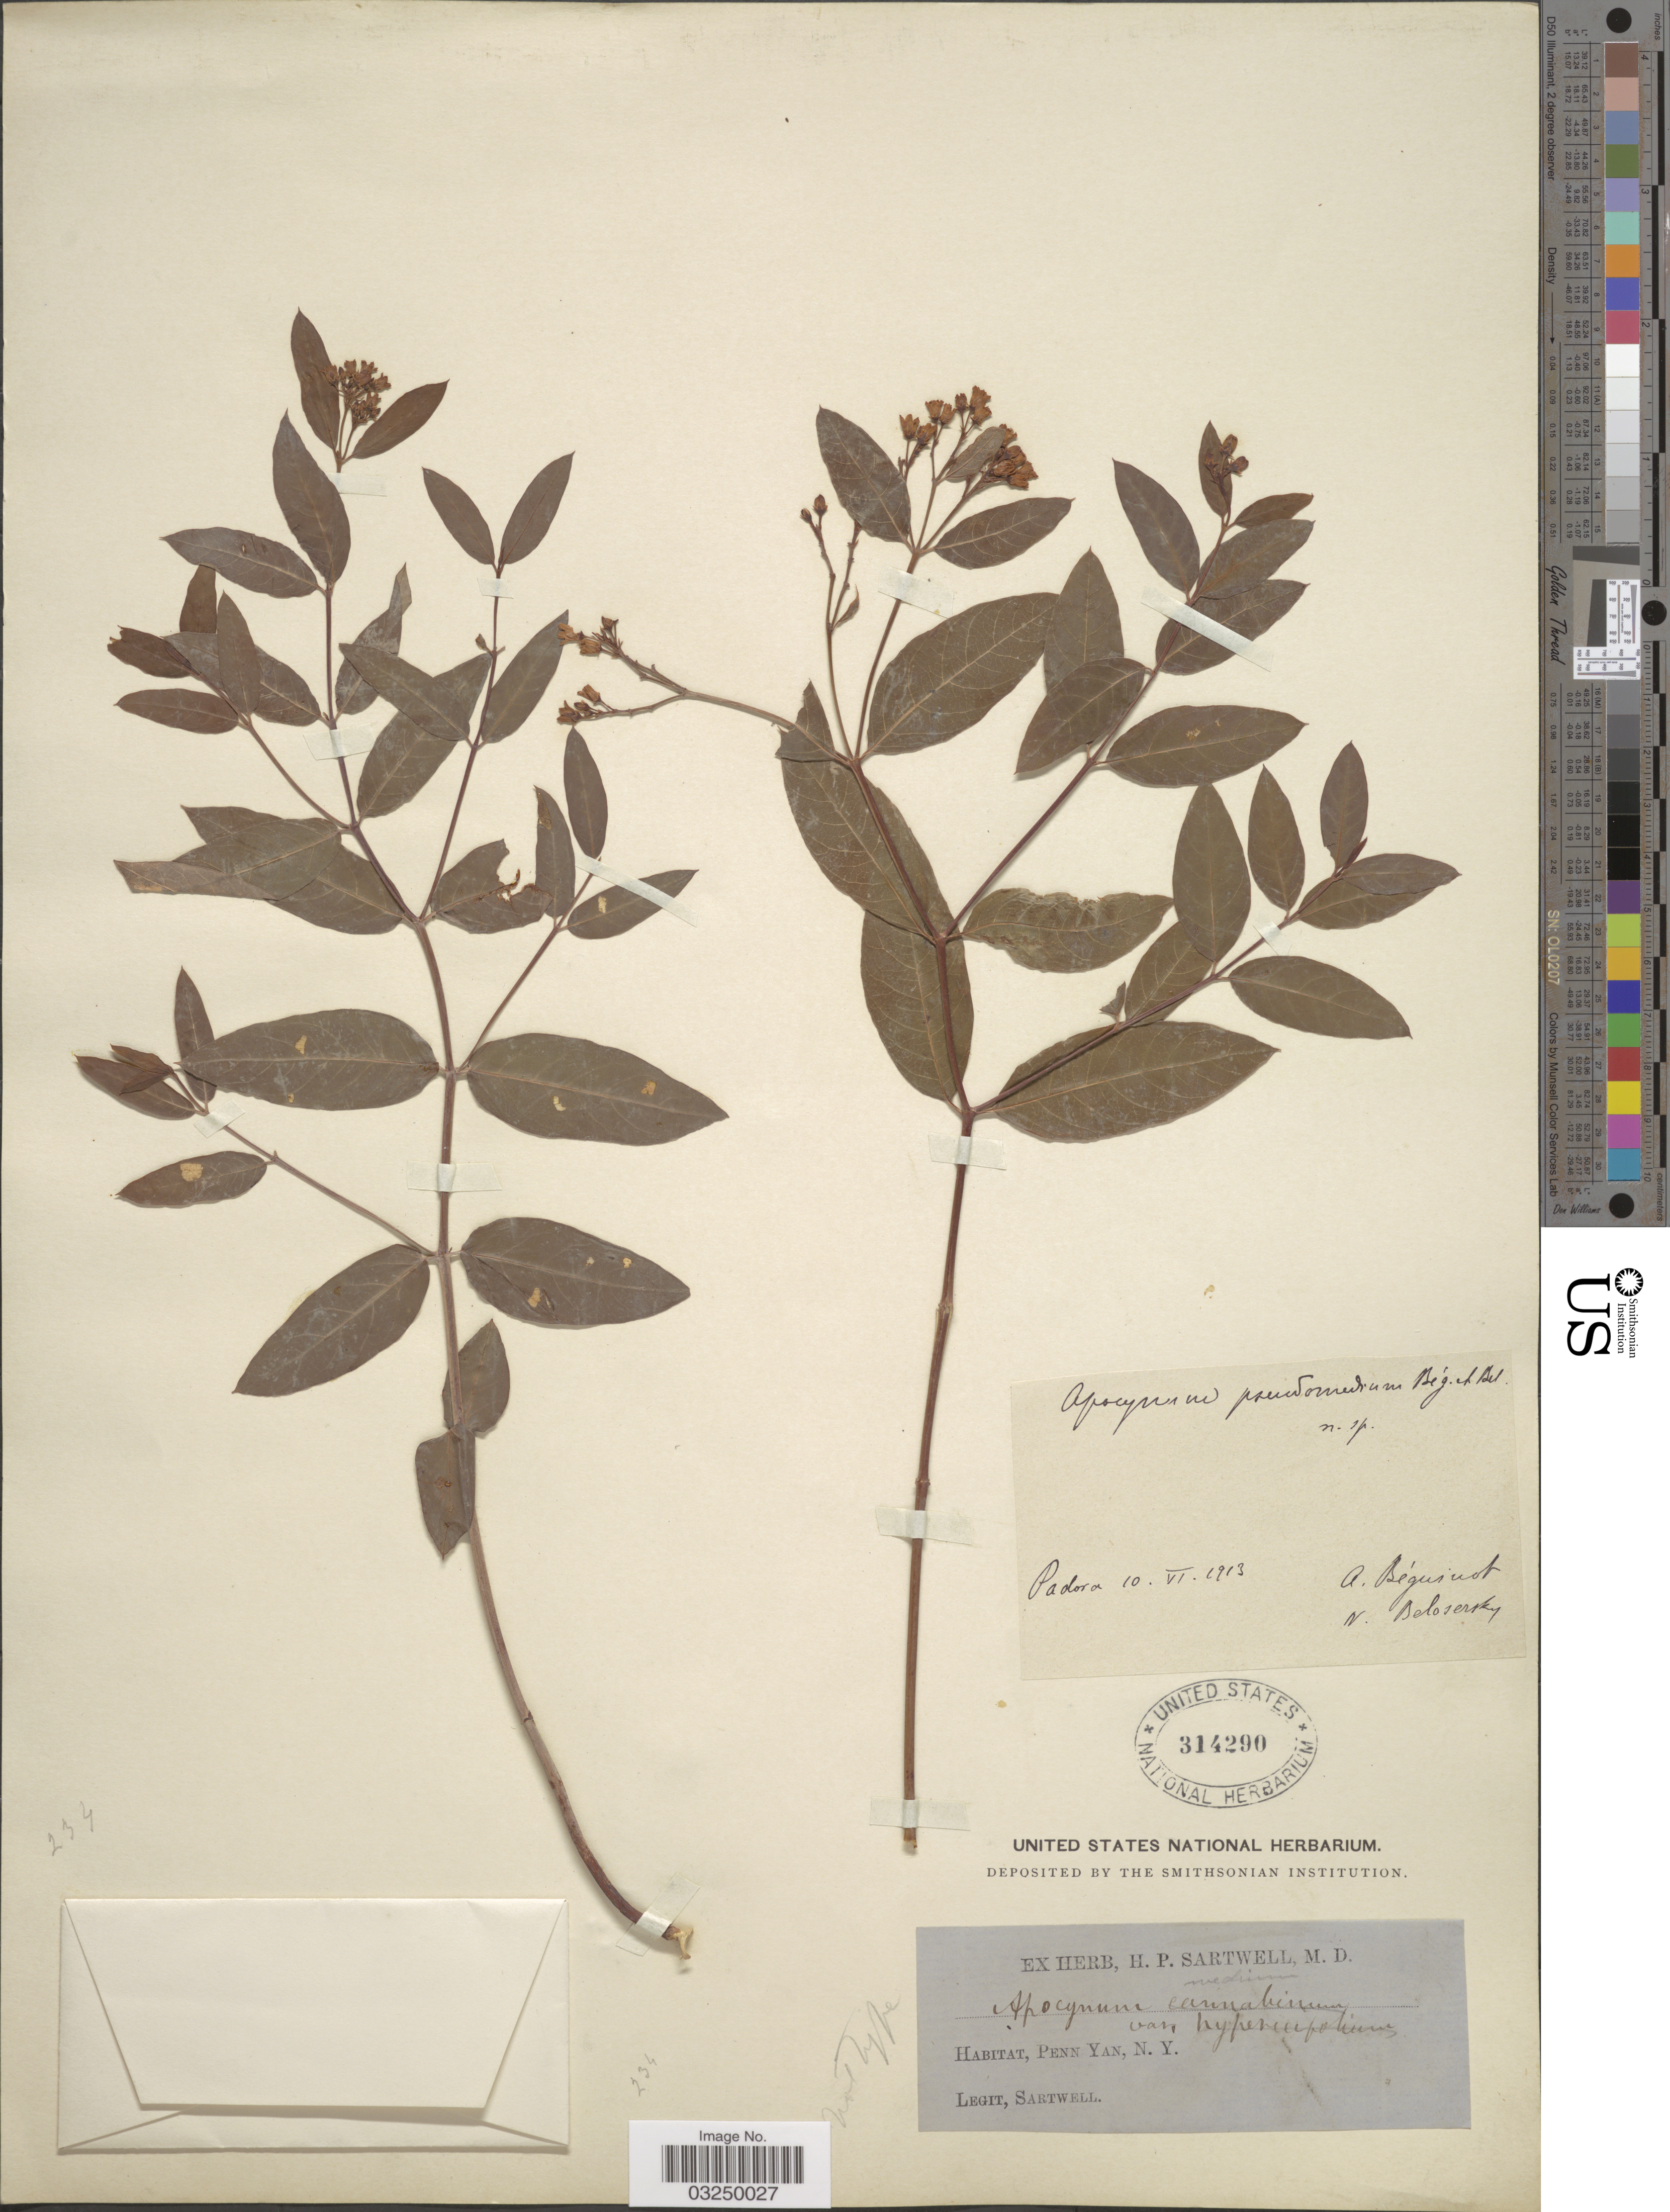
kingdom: Plantae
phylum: Tracheophyta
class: Magnoliopsida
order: Gentianales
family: Apocynaceae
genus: Apocynum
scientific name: Apocynum pseudomedium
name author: Bég. & Belosersky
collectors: H. P. Sartwell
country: United States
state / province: New York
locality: Penn Yan.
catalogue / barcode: US 314290